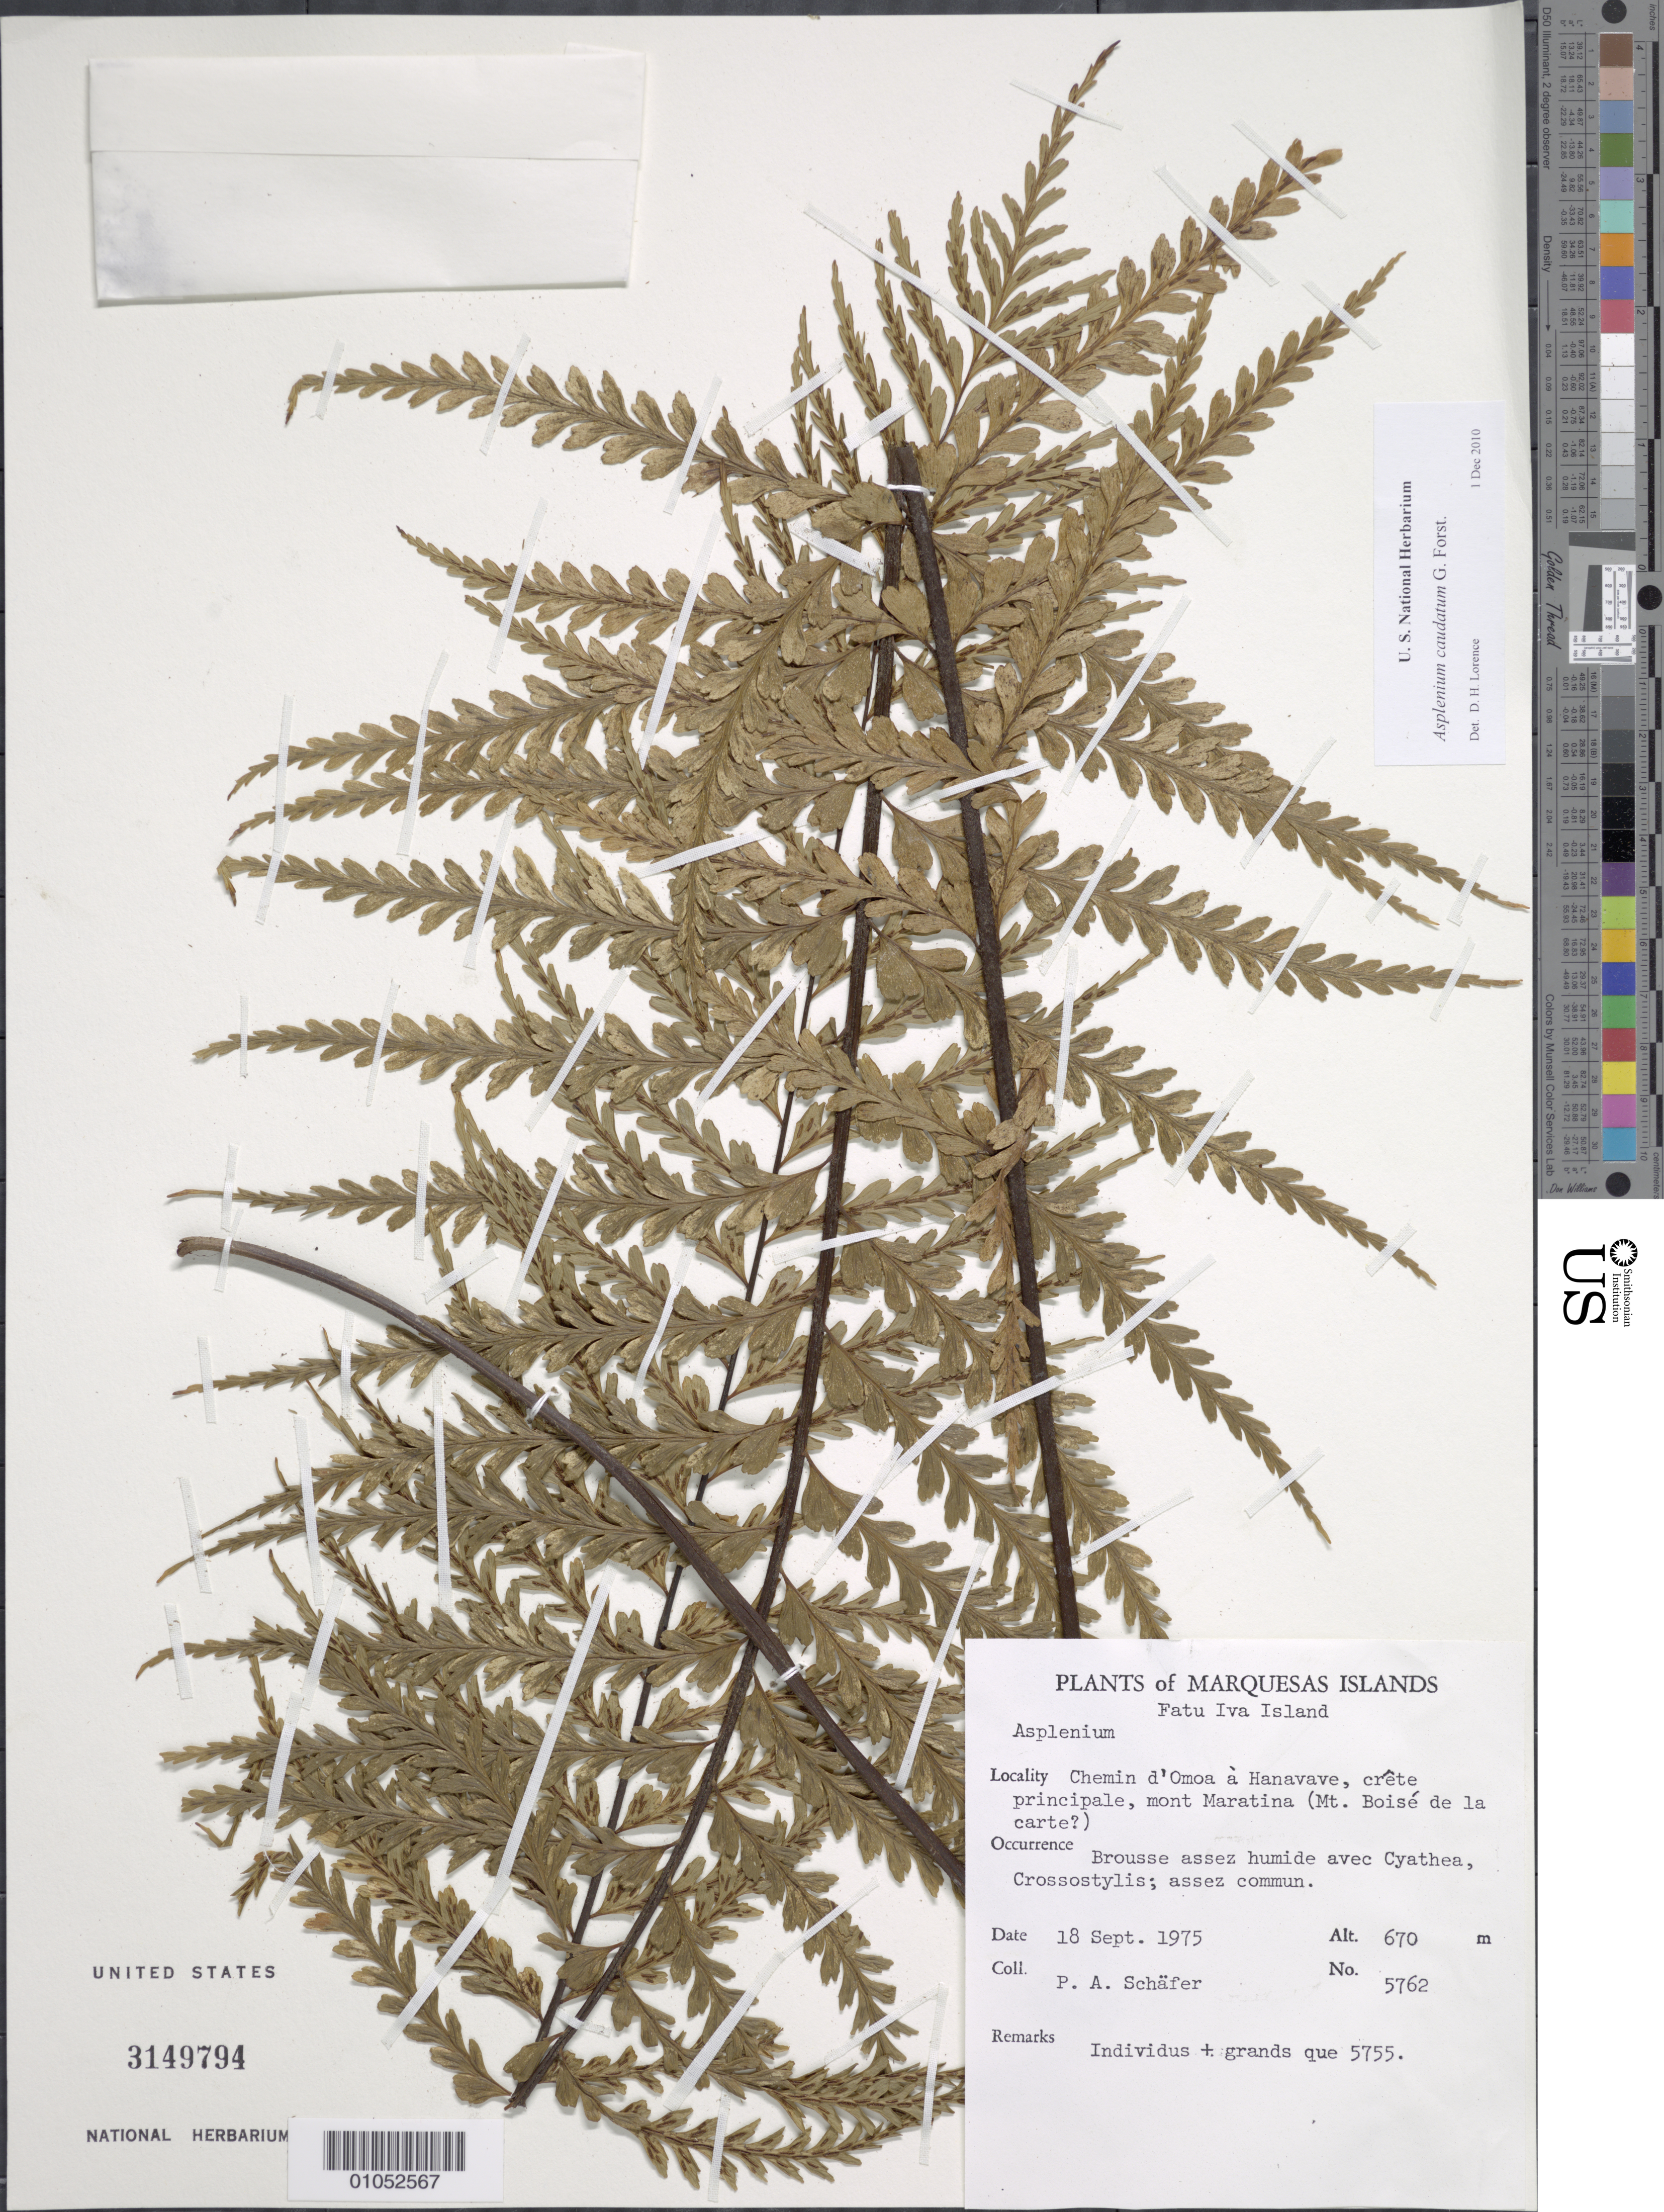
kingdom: Plantae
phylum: Tracheophyta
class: Polypodiopsida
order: Polypodiales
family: Aspleniaceae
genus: Asplenium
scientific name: Asplenium horridum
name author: Kaulf.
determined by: Wagner, W. L., (BOT), Smithsonian Institution - National Museum of Natural History (UNITED STATES)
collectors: P. A. Schäfer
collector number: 5762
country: French Polynesia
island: Fatu Hiva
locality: Chemin d'Omoa a Hanavave, crete principale, mont Maratina (Mt. Boise de la carte?)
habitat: Brousee assez humide, asez commun.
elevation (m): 670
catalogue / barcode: US 3149794